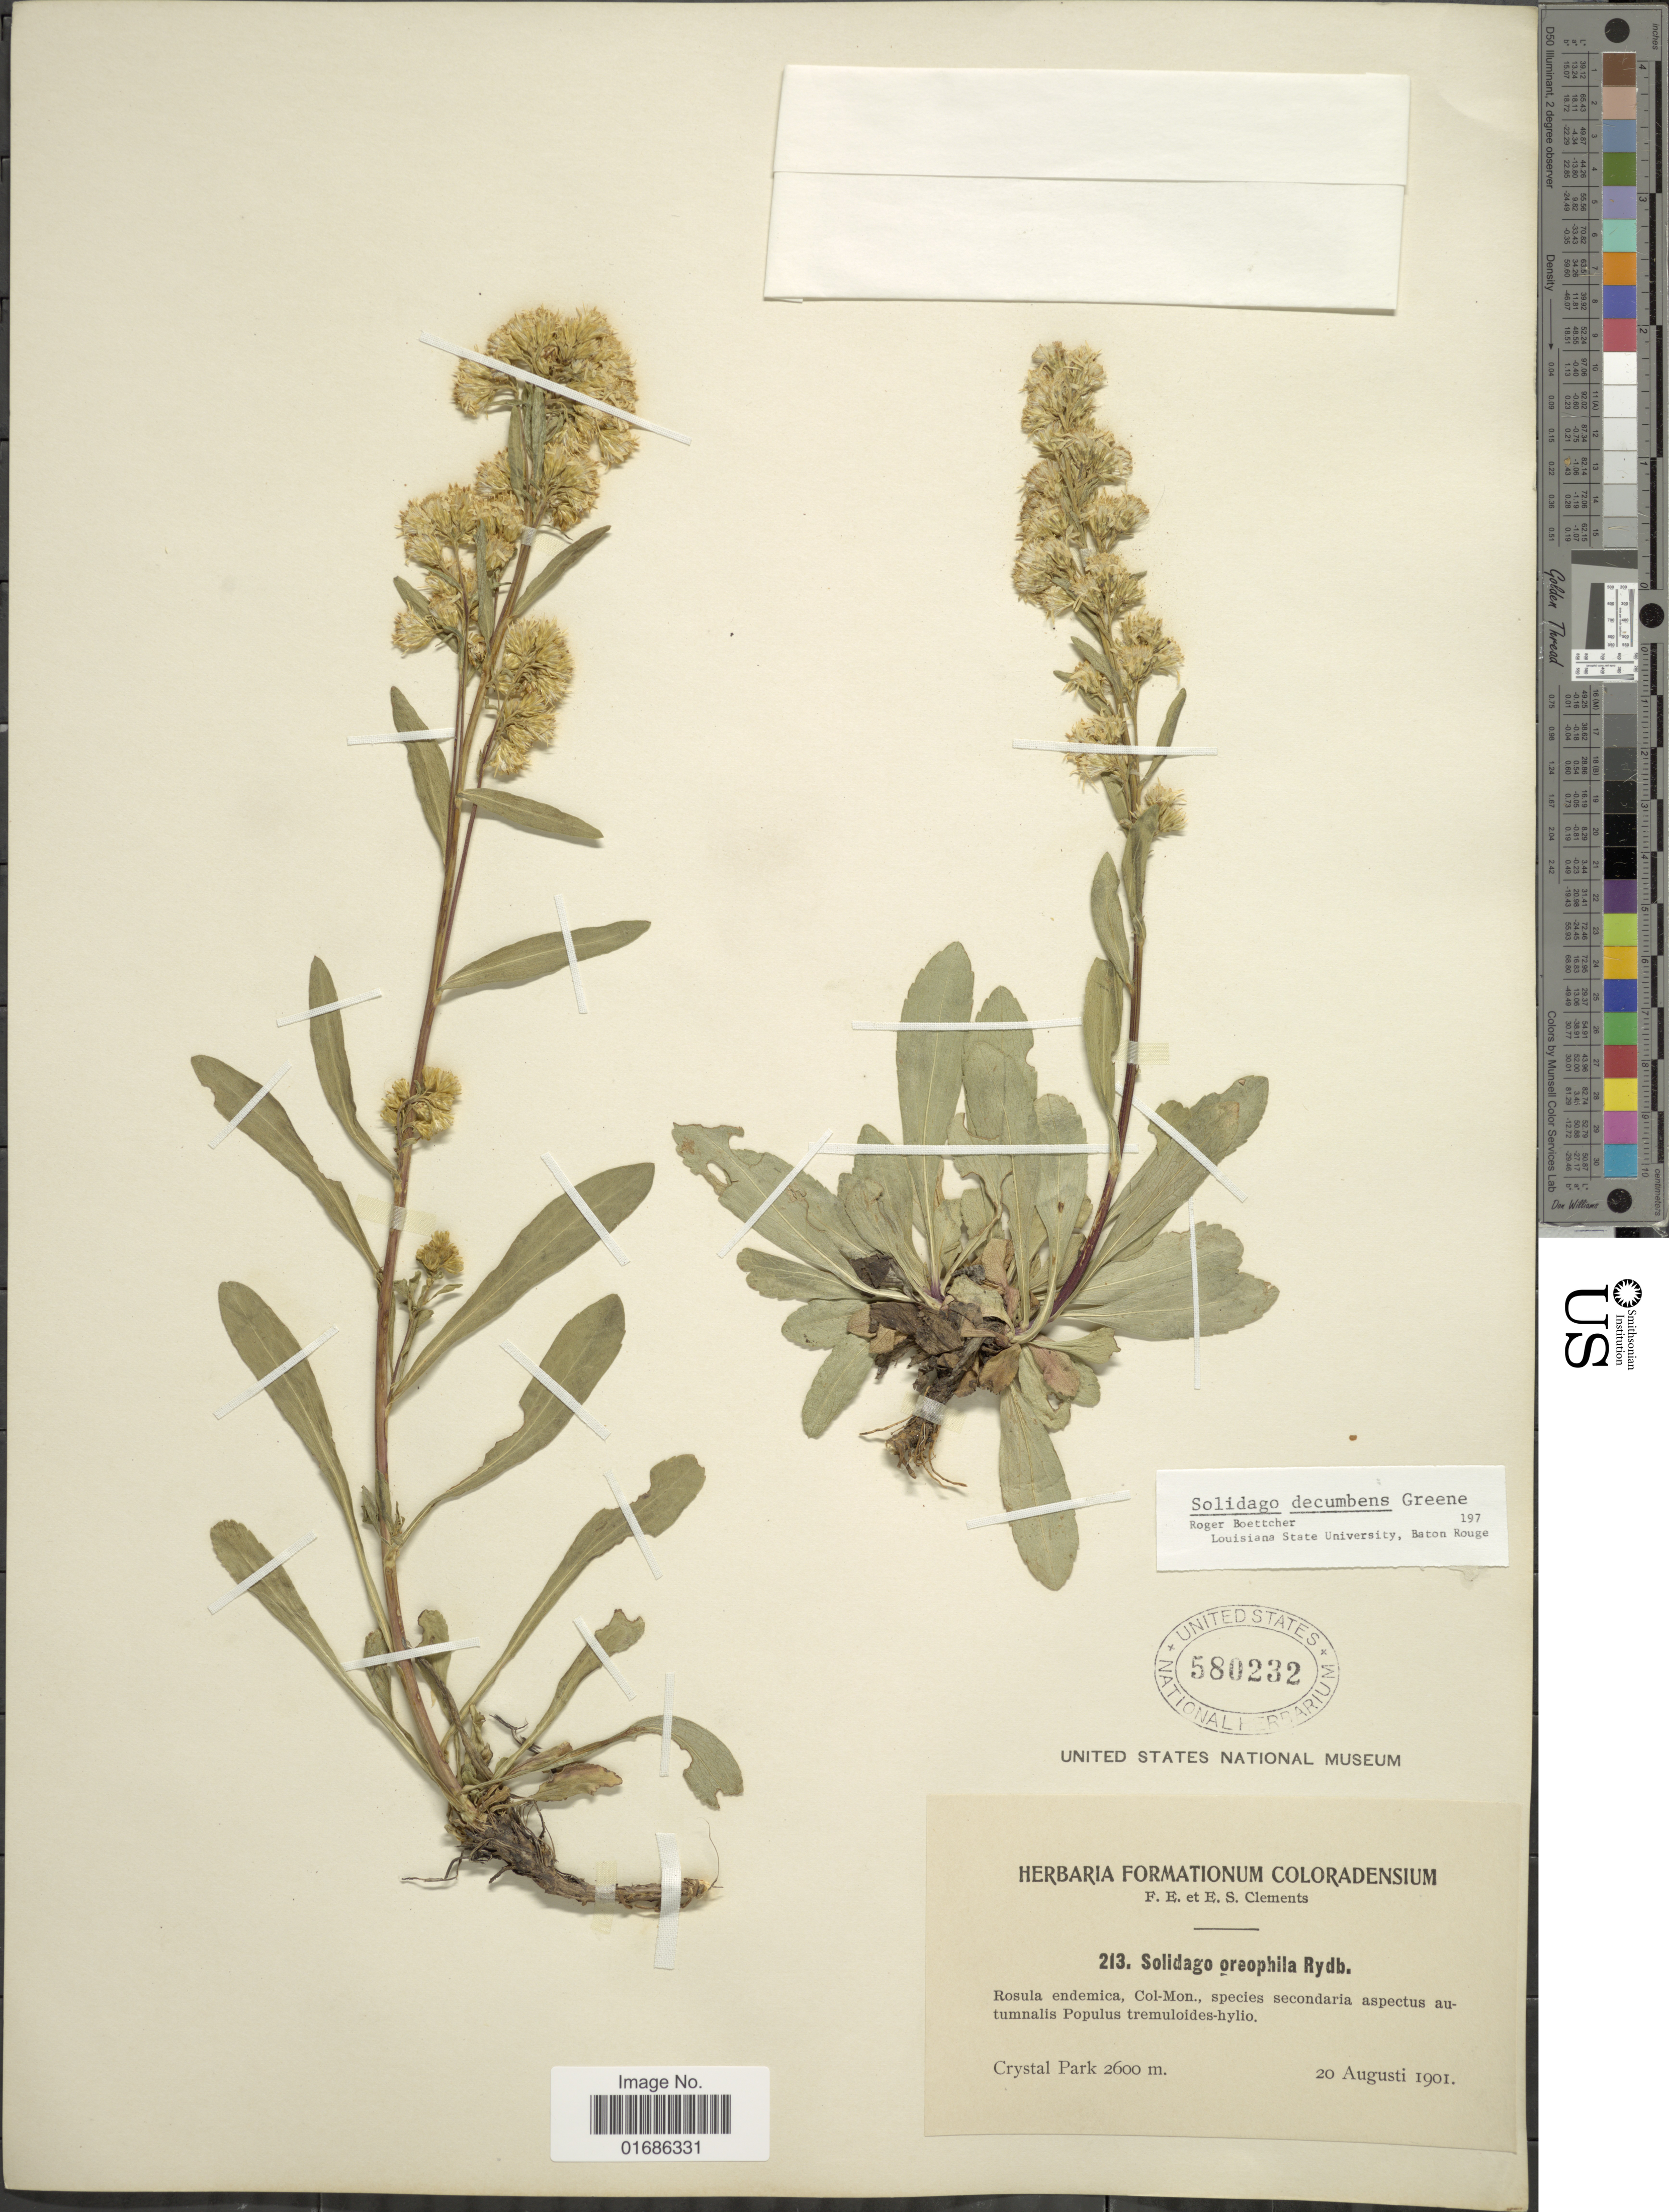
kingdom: Plantae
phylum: Tracheophyta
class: Magnoliopsida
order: Asterales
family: Asteraceae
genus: Solidago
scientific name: Solidago decumbens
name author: Greene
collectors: F. E. Clements & E. S. Clements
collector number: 213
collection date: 1901-08-20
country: United States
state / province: Colorado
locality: Crystal Park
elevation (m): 2600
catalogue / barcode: US 580232